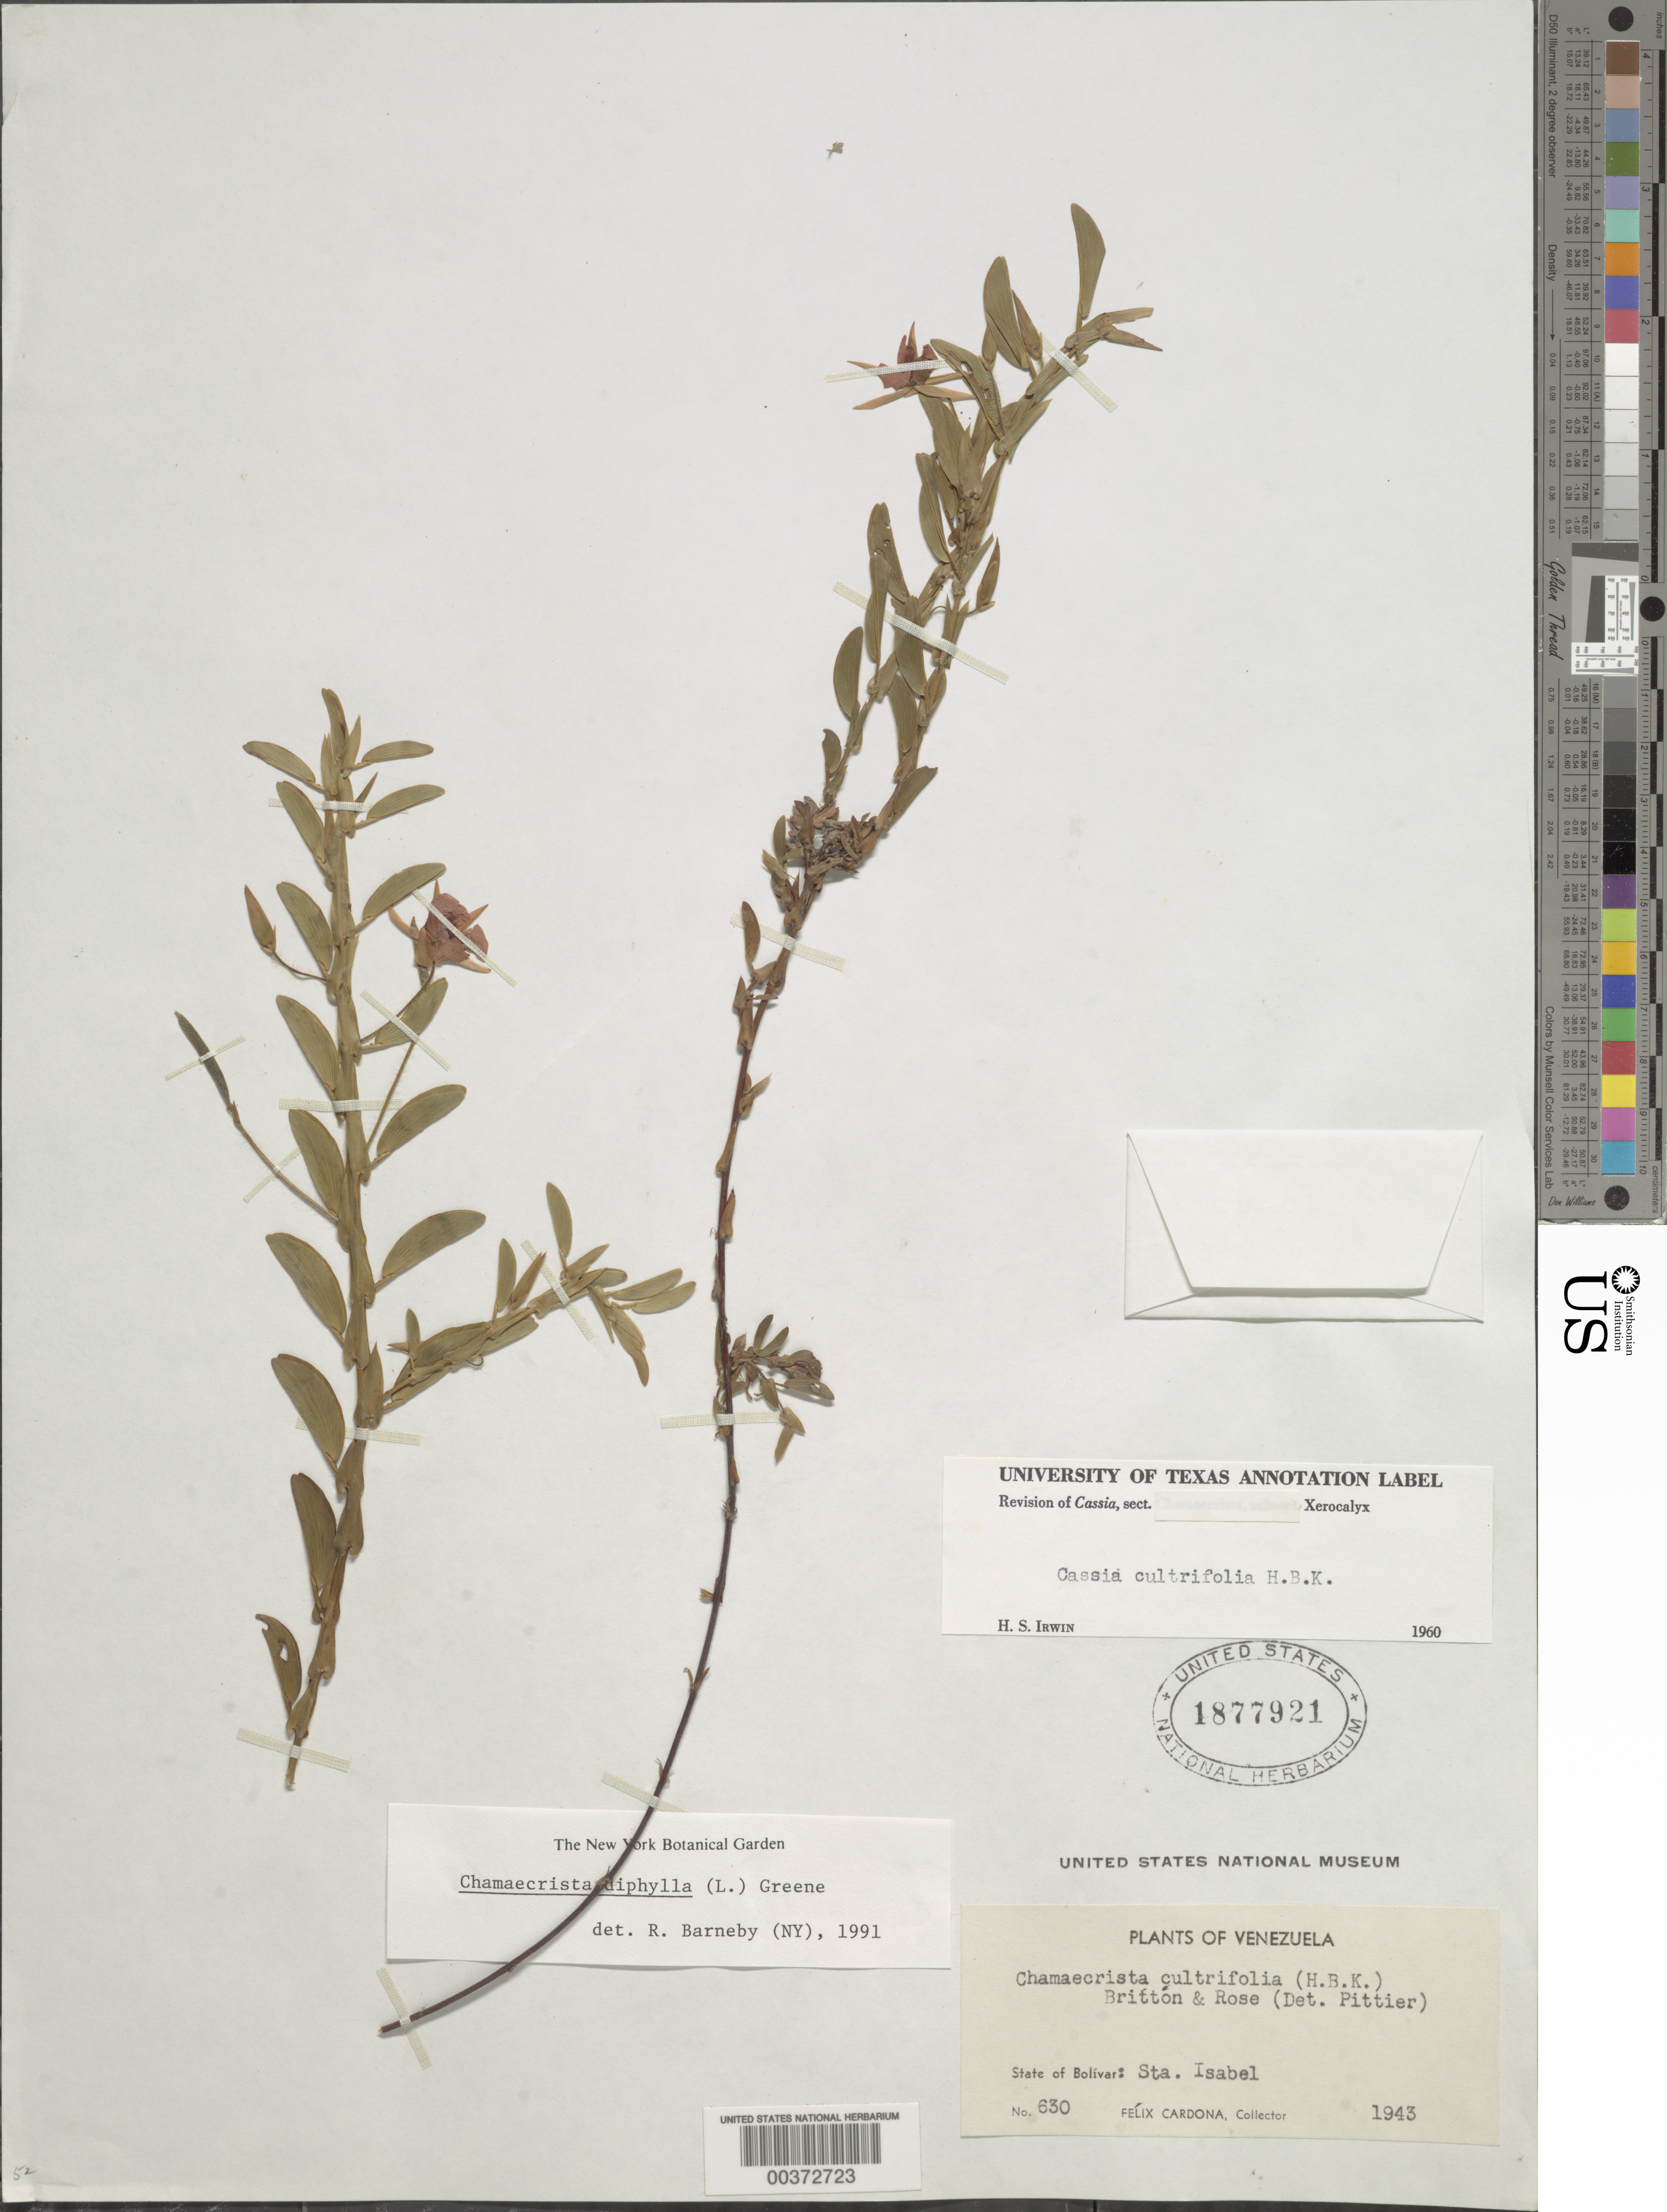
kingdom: Plantae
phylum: Tracheophyta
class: Magnoliopsida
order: Fabales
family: Fabaceae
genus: Chamaecrista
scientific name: Chamaecrista diphylla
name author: (L.) Greene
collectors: F. Cardona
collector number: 630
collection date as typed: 1943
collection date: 1943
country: Venezuela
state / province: Bolivar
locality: Sta. isabel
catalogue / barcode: US 1877921